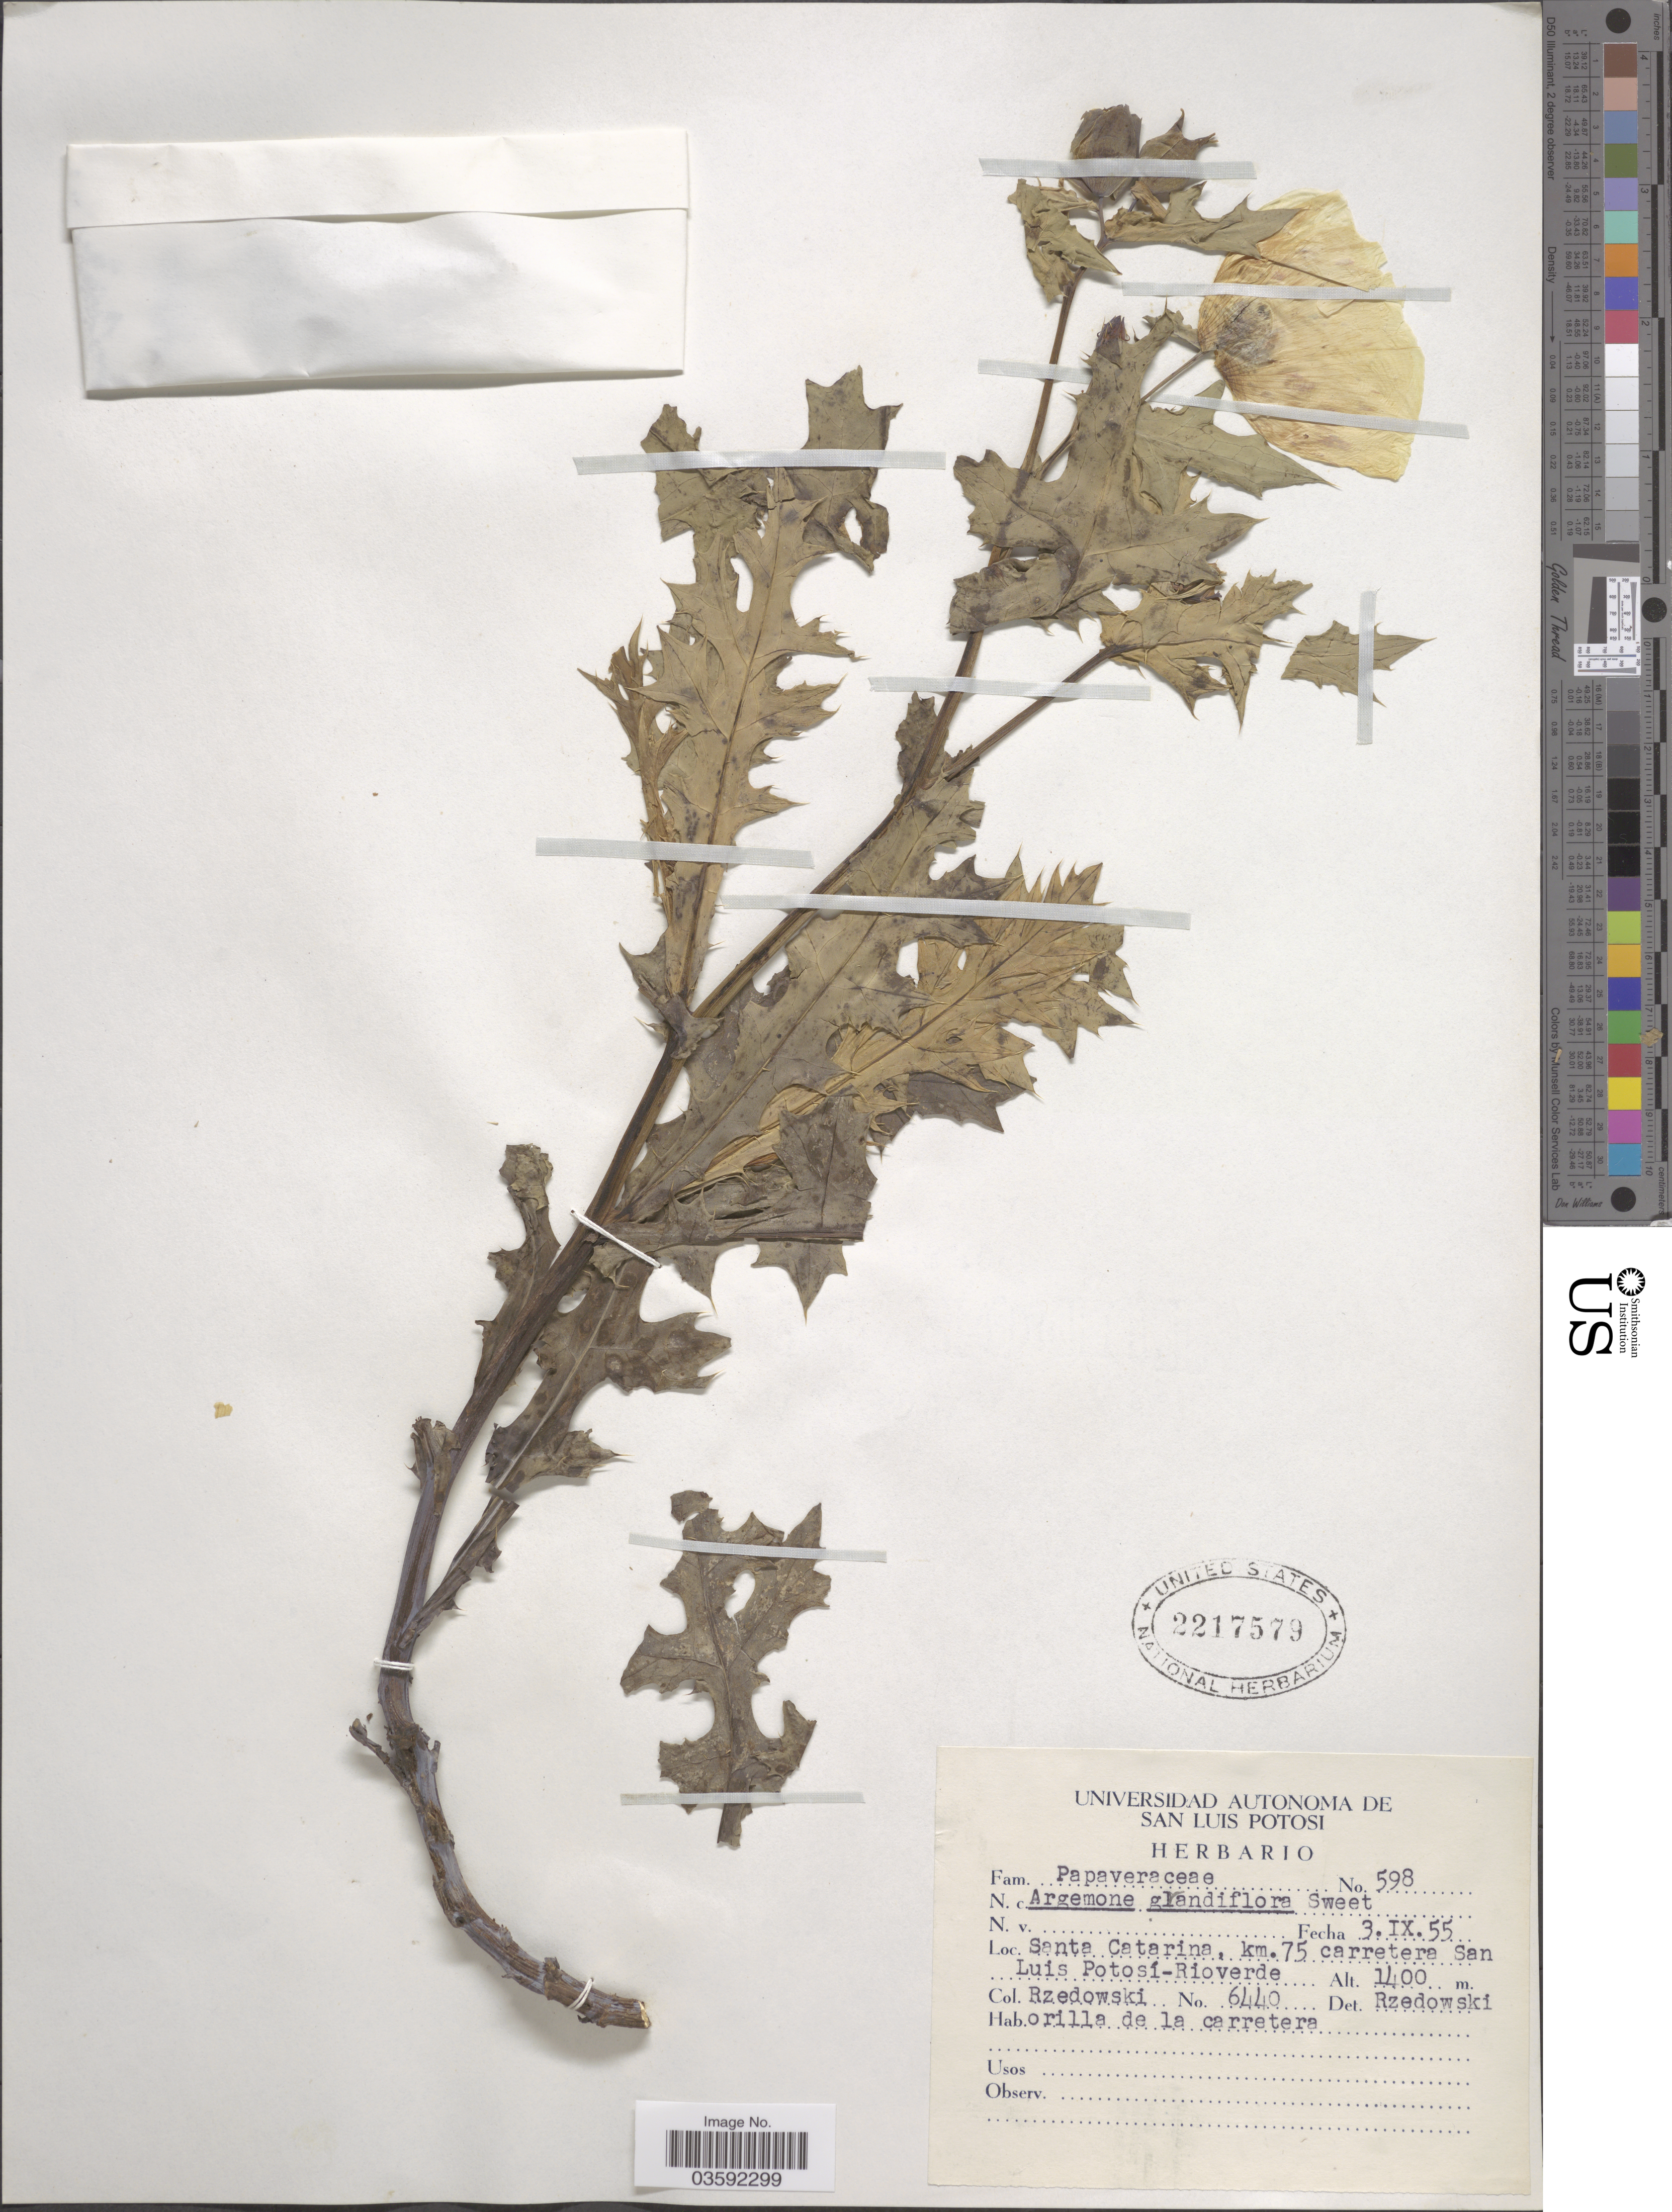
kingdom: Plantae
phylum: Tracheophyta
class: Magnoliopsida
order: Ranunculales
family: Papaveraceae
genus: Argemone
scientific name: Argemone grandiflora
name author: Sweet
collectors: Rzedowski, --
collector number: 6440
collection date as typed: Transcribed d/m/y: 3/9/55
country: Mexico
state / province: San Luis Potosí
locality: Santa Catarina, km. 75 carretera San Luis Potosí - Rioverde.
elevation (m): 1400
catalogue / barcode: US 2217579